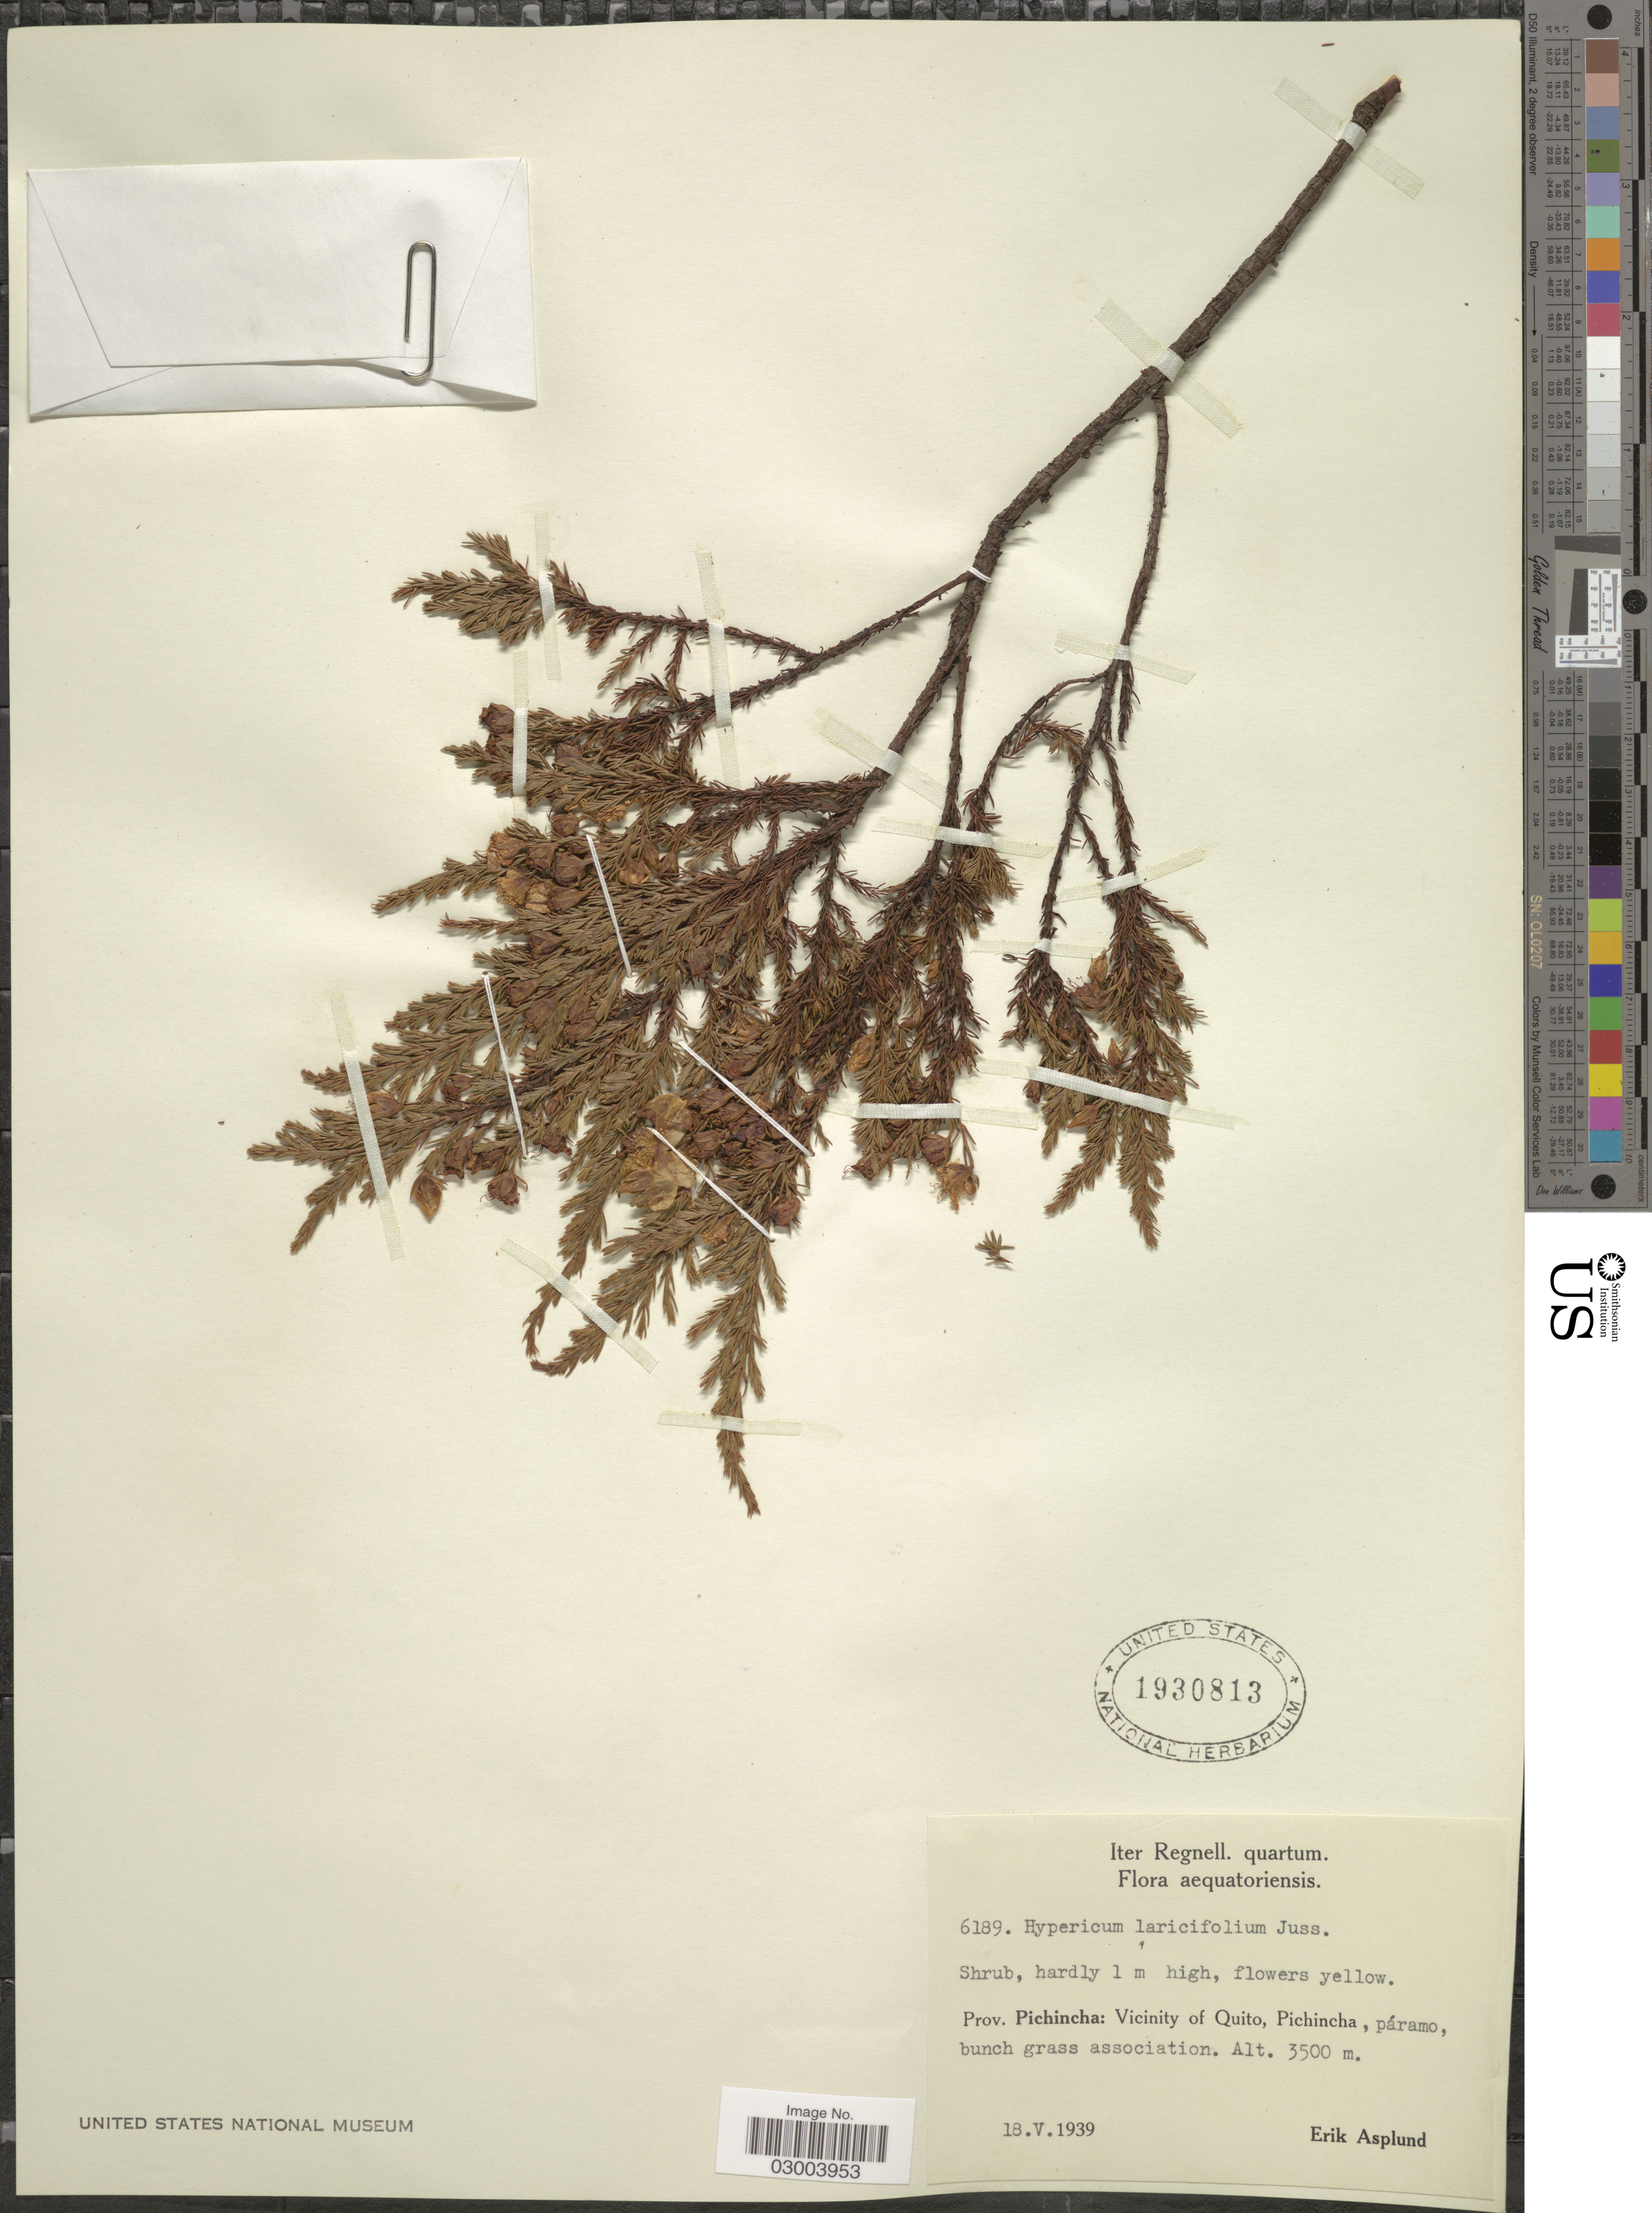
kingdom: Plantae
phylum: Tracheophyta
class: Magnoliopsida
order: Malpighiales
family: Hypericaceae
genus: Hypericum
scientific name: Hypericum laricifolium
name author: Juss.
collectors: E. Asplund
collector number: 6189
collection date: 1939-05-18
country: Ecuador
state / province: Pichincha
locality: Vicinity of Quito, Pichincha.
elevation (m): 3500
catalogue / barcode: US 1930813